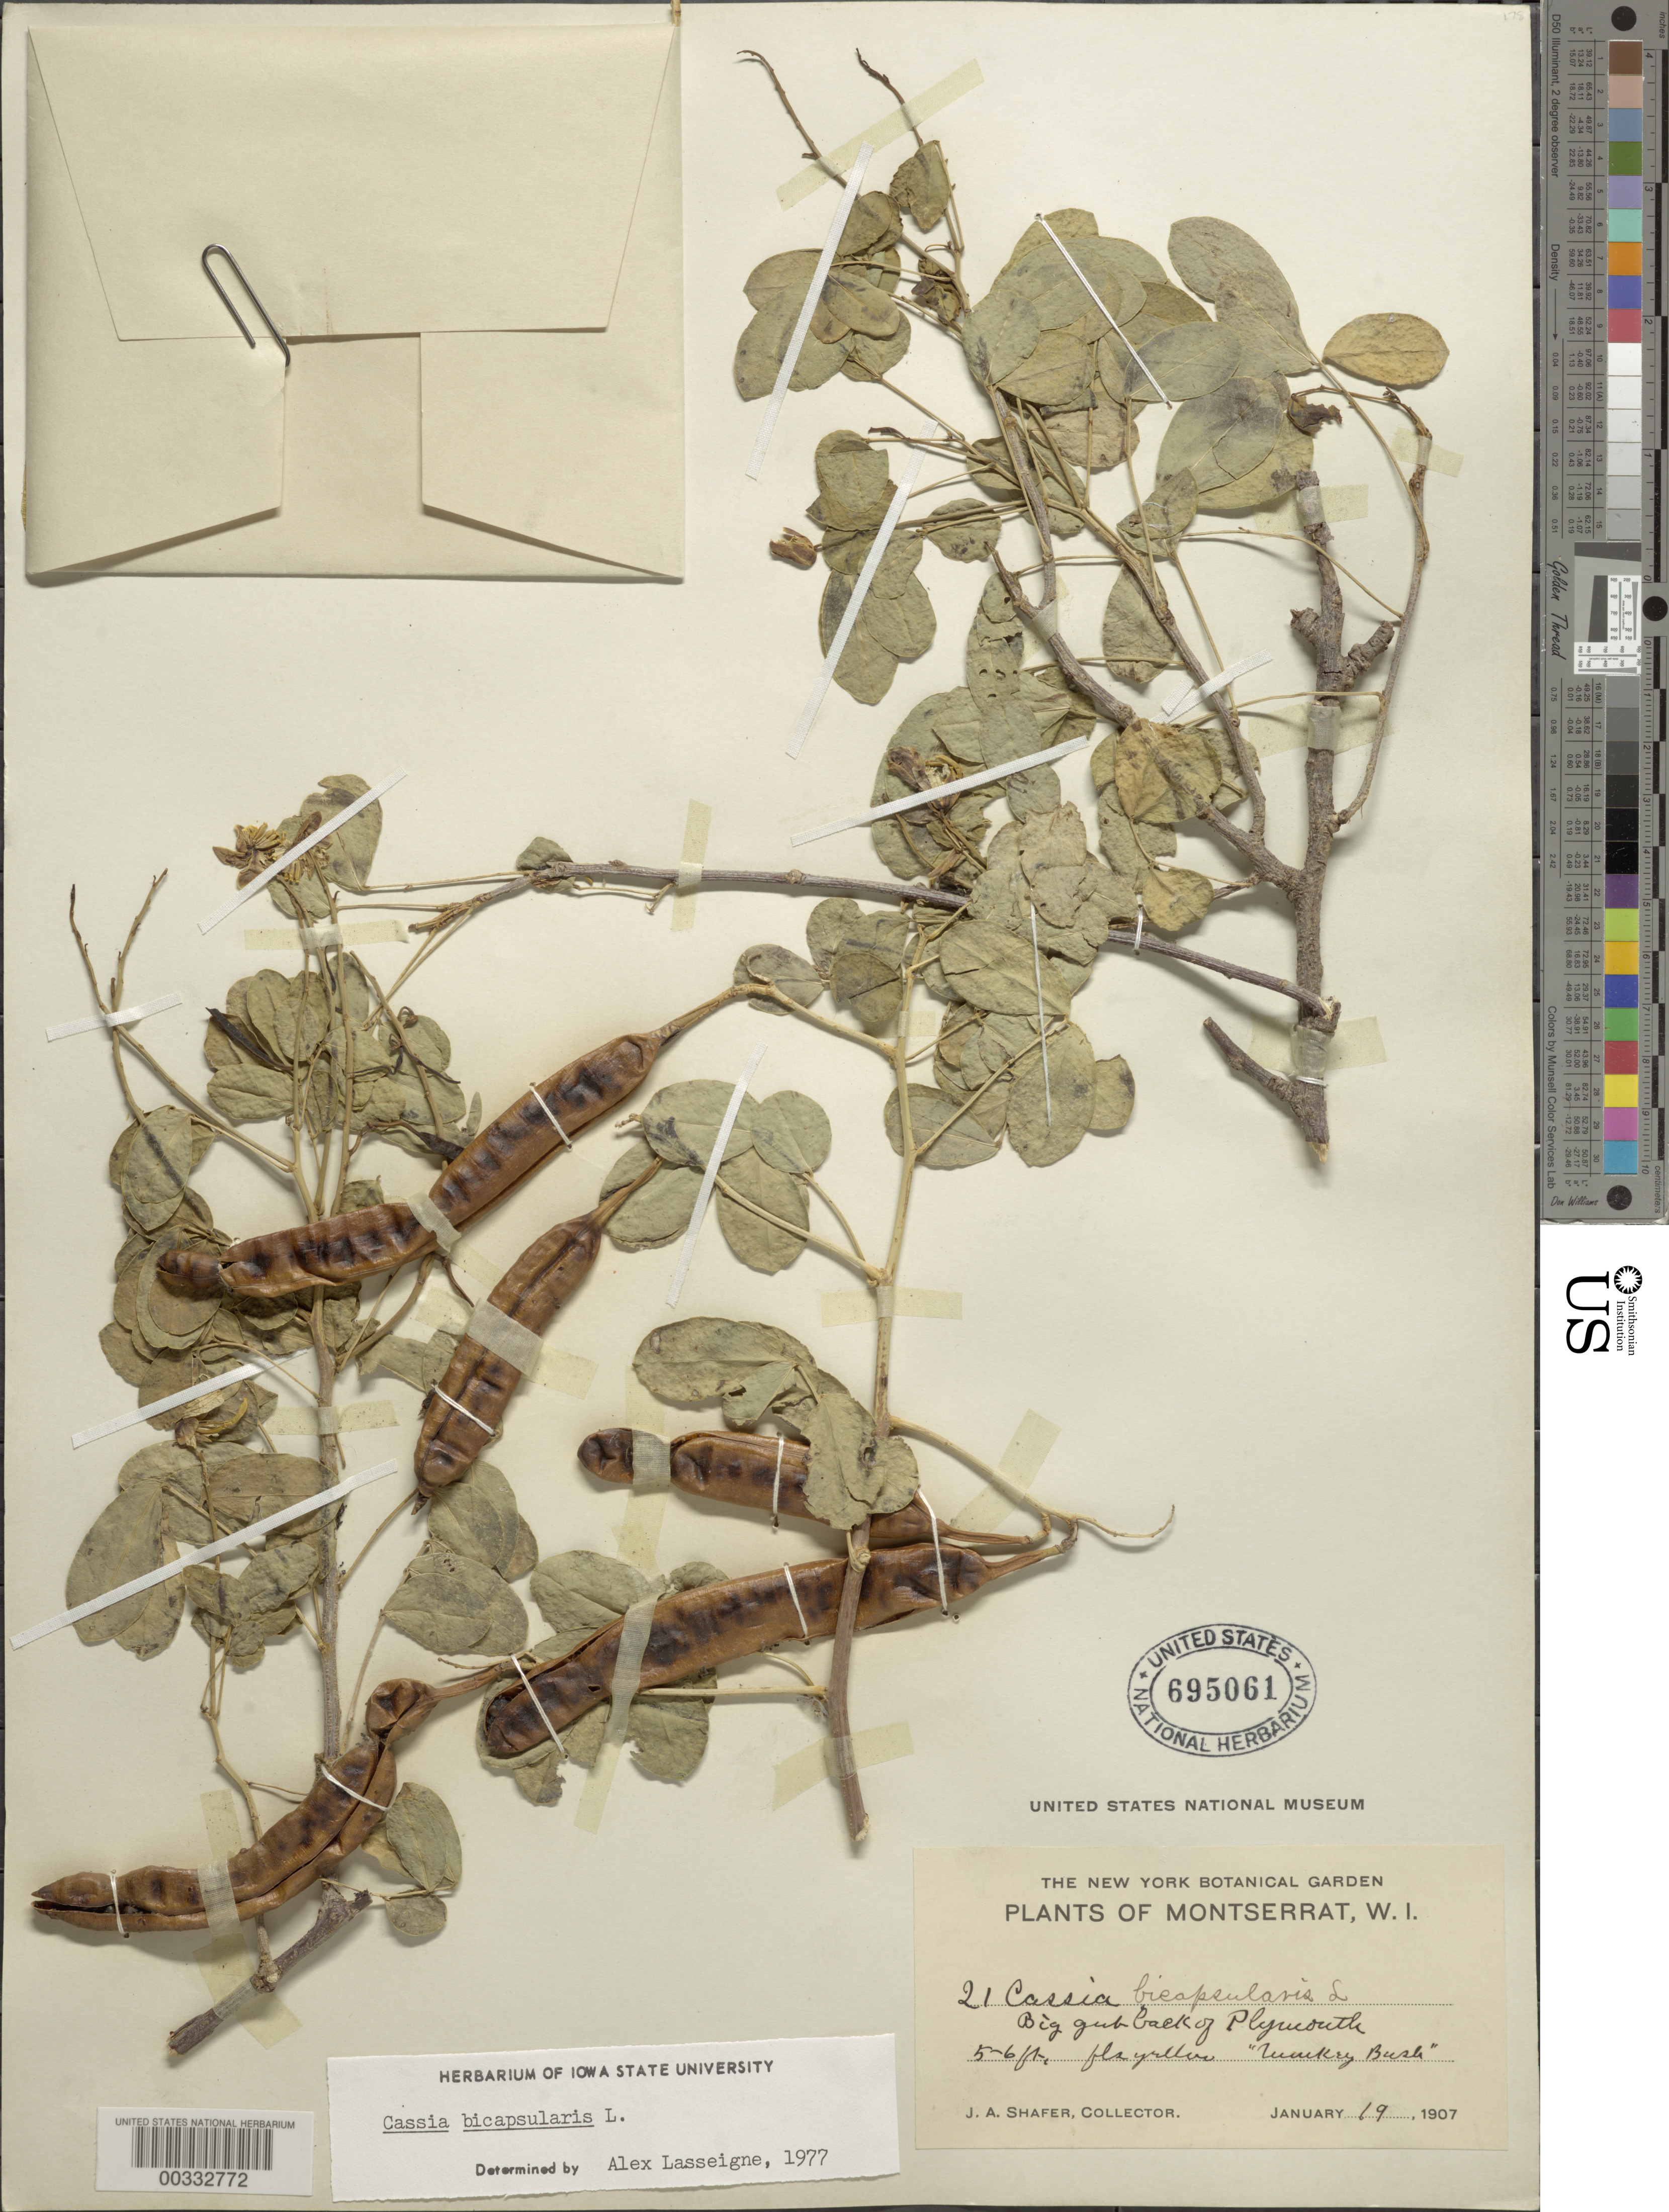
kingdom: Plantae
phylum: Tracheophyta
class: Magnoliopsida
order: Fabales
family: Fabaceae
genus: Senna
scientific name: Senna bicapsularis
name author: (L.) Roxb.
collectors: J. A. Shafer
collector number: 21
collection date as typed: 19 Jan 1907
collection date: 1907-01-19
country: Montserrat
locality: Back of plymouth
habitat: Big gub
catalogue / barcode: US 695061